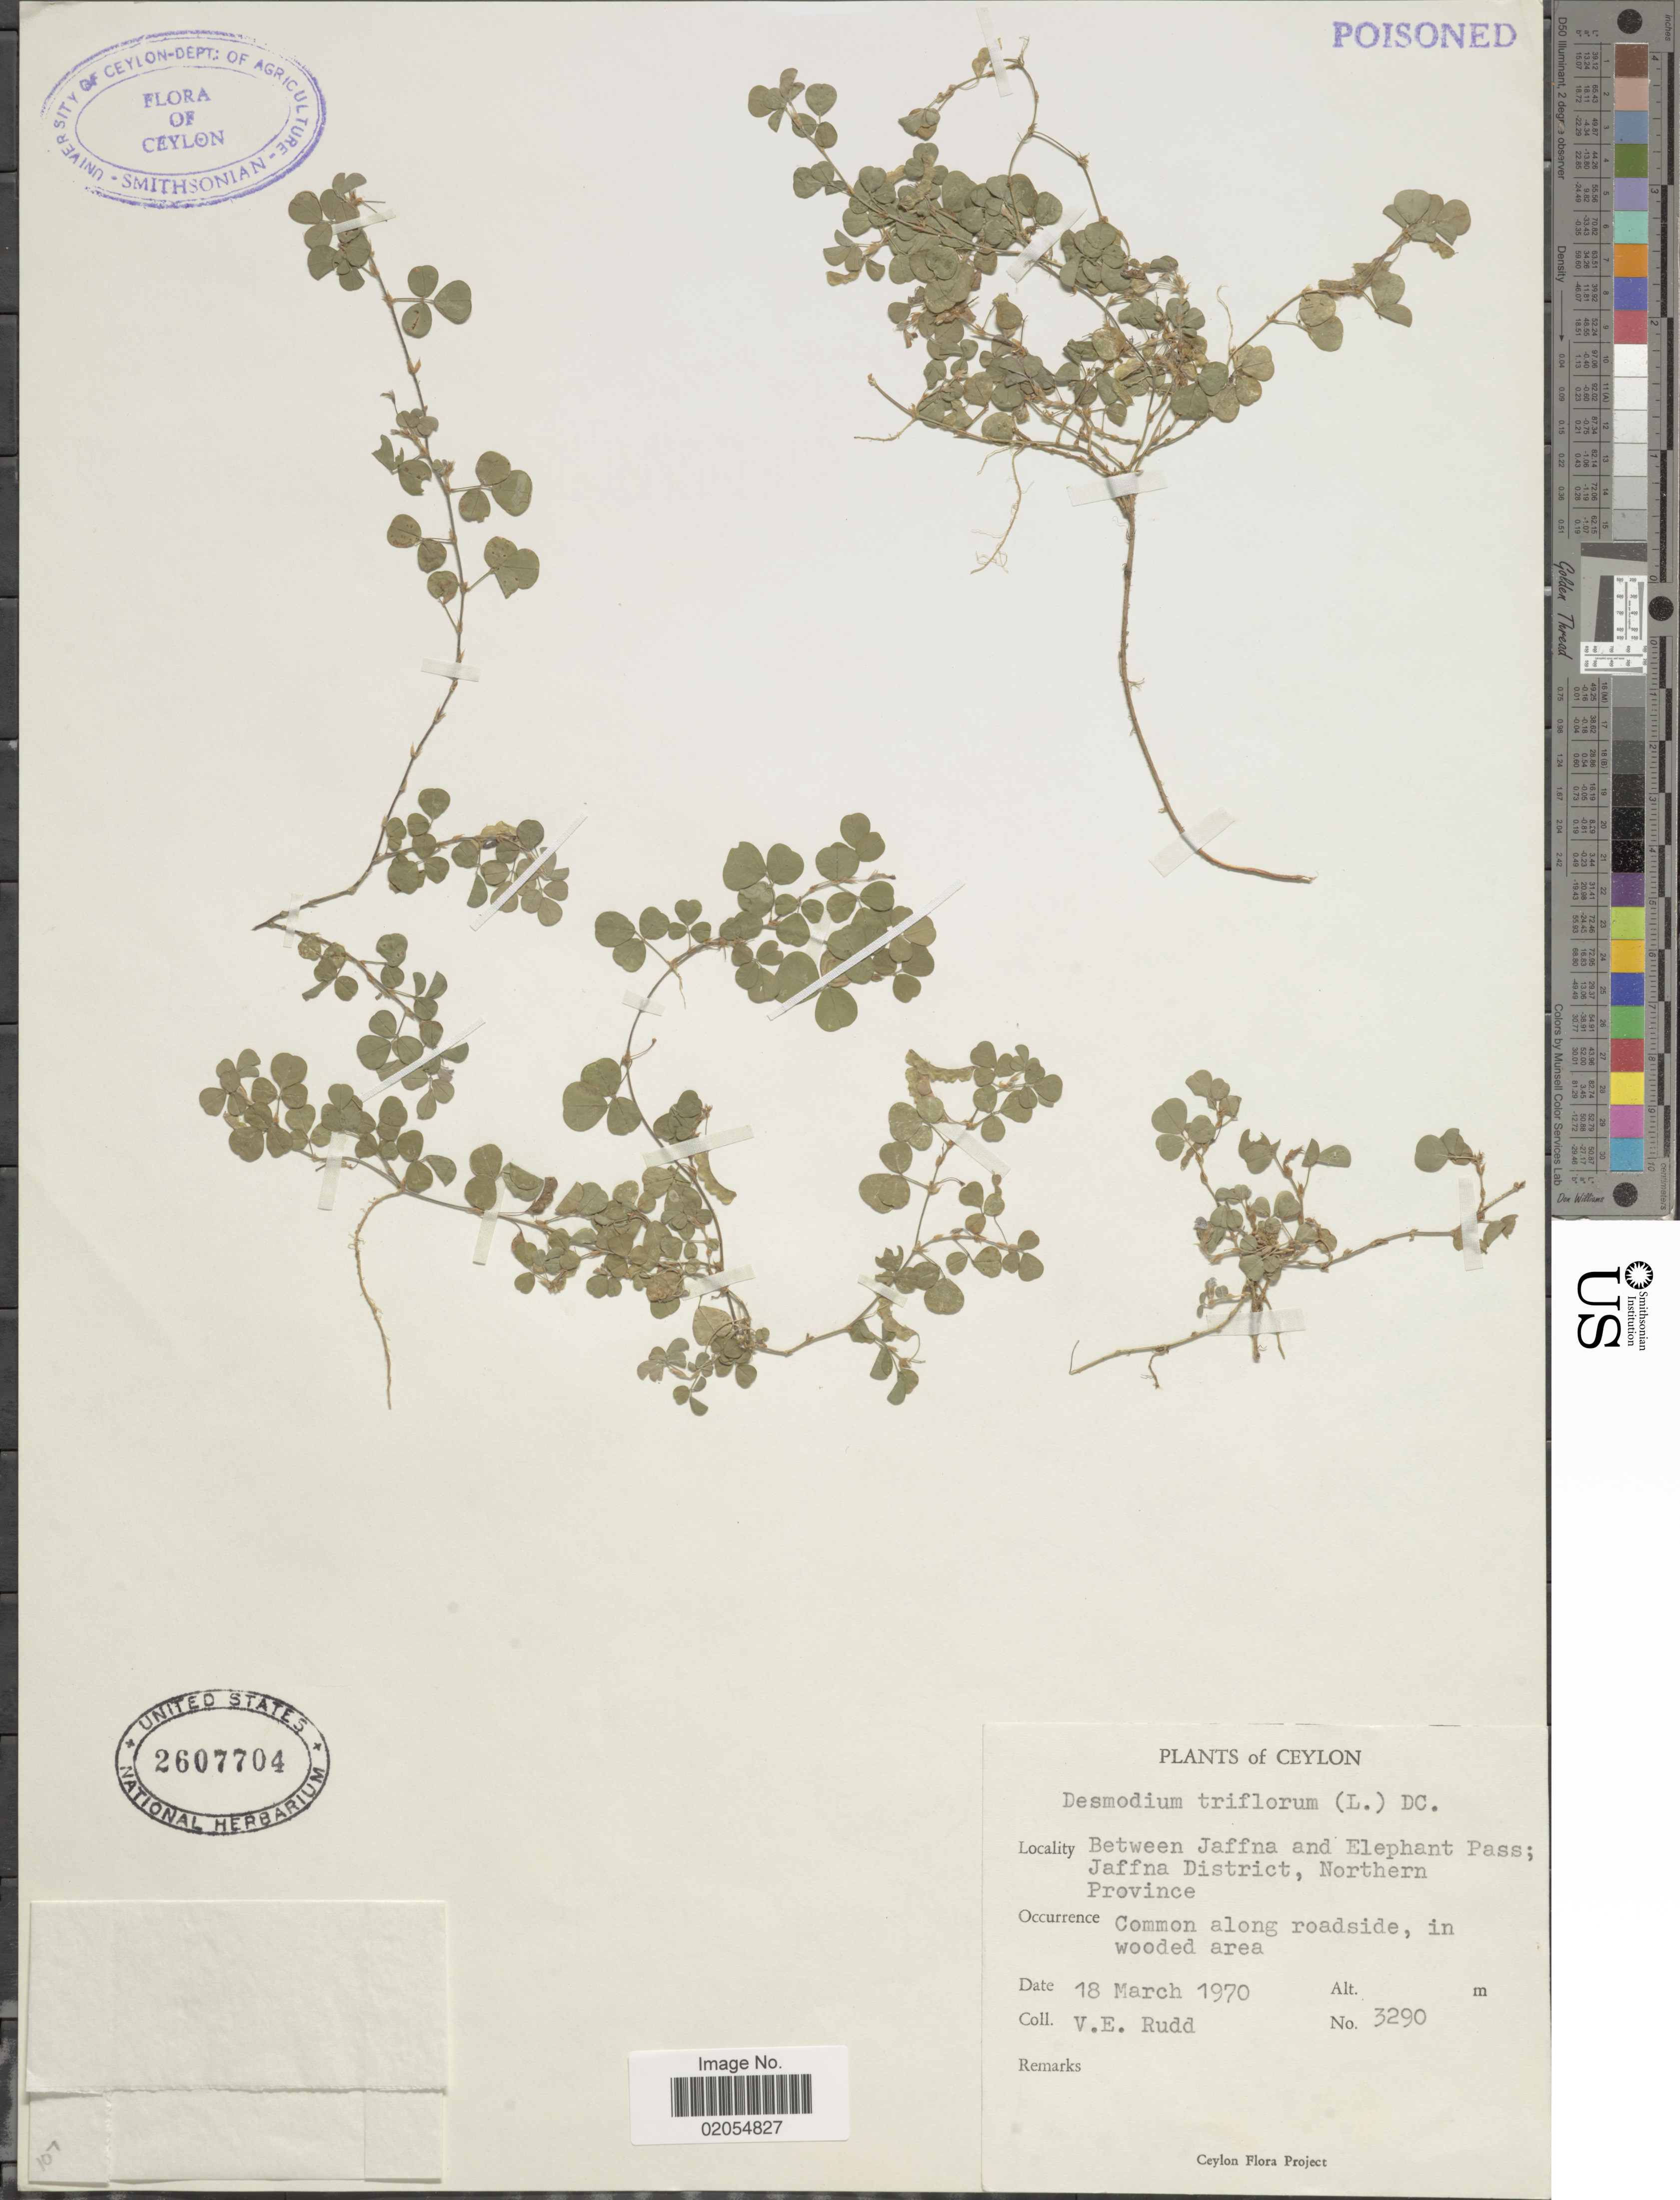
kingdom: Plantae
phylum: Tracheophyta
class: Magnoliopsida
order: Fabales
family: Fabaceae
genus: Grona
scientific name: Grona triflora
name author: (L.) H. Ohashi & K. Ohashi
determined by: Strong, Mark T., (BOT), Smithsonian Institution - National Museum of Natural History (UNITED STATES)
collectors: V. E. Rudd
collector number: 3290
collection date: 1970-03-18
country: Sri Lanka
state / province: Northern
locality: Between Jaffna and Elephant Pass, Jaffna District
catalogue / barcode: US 2607704